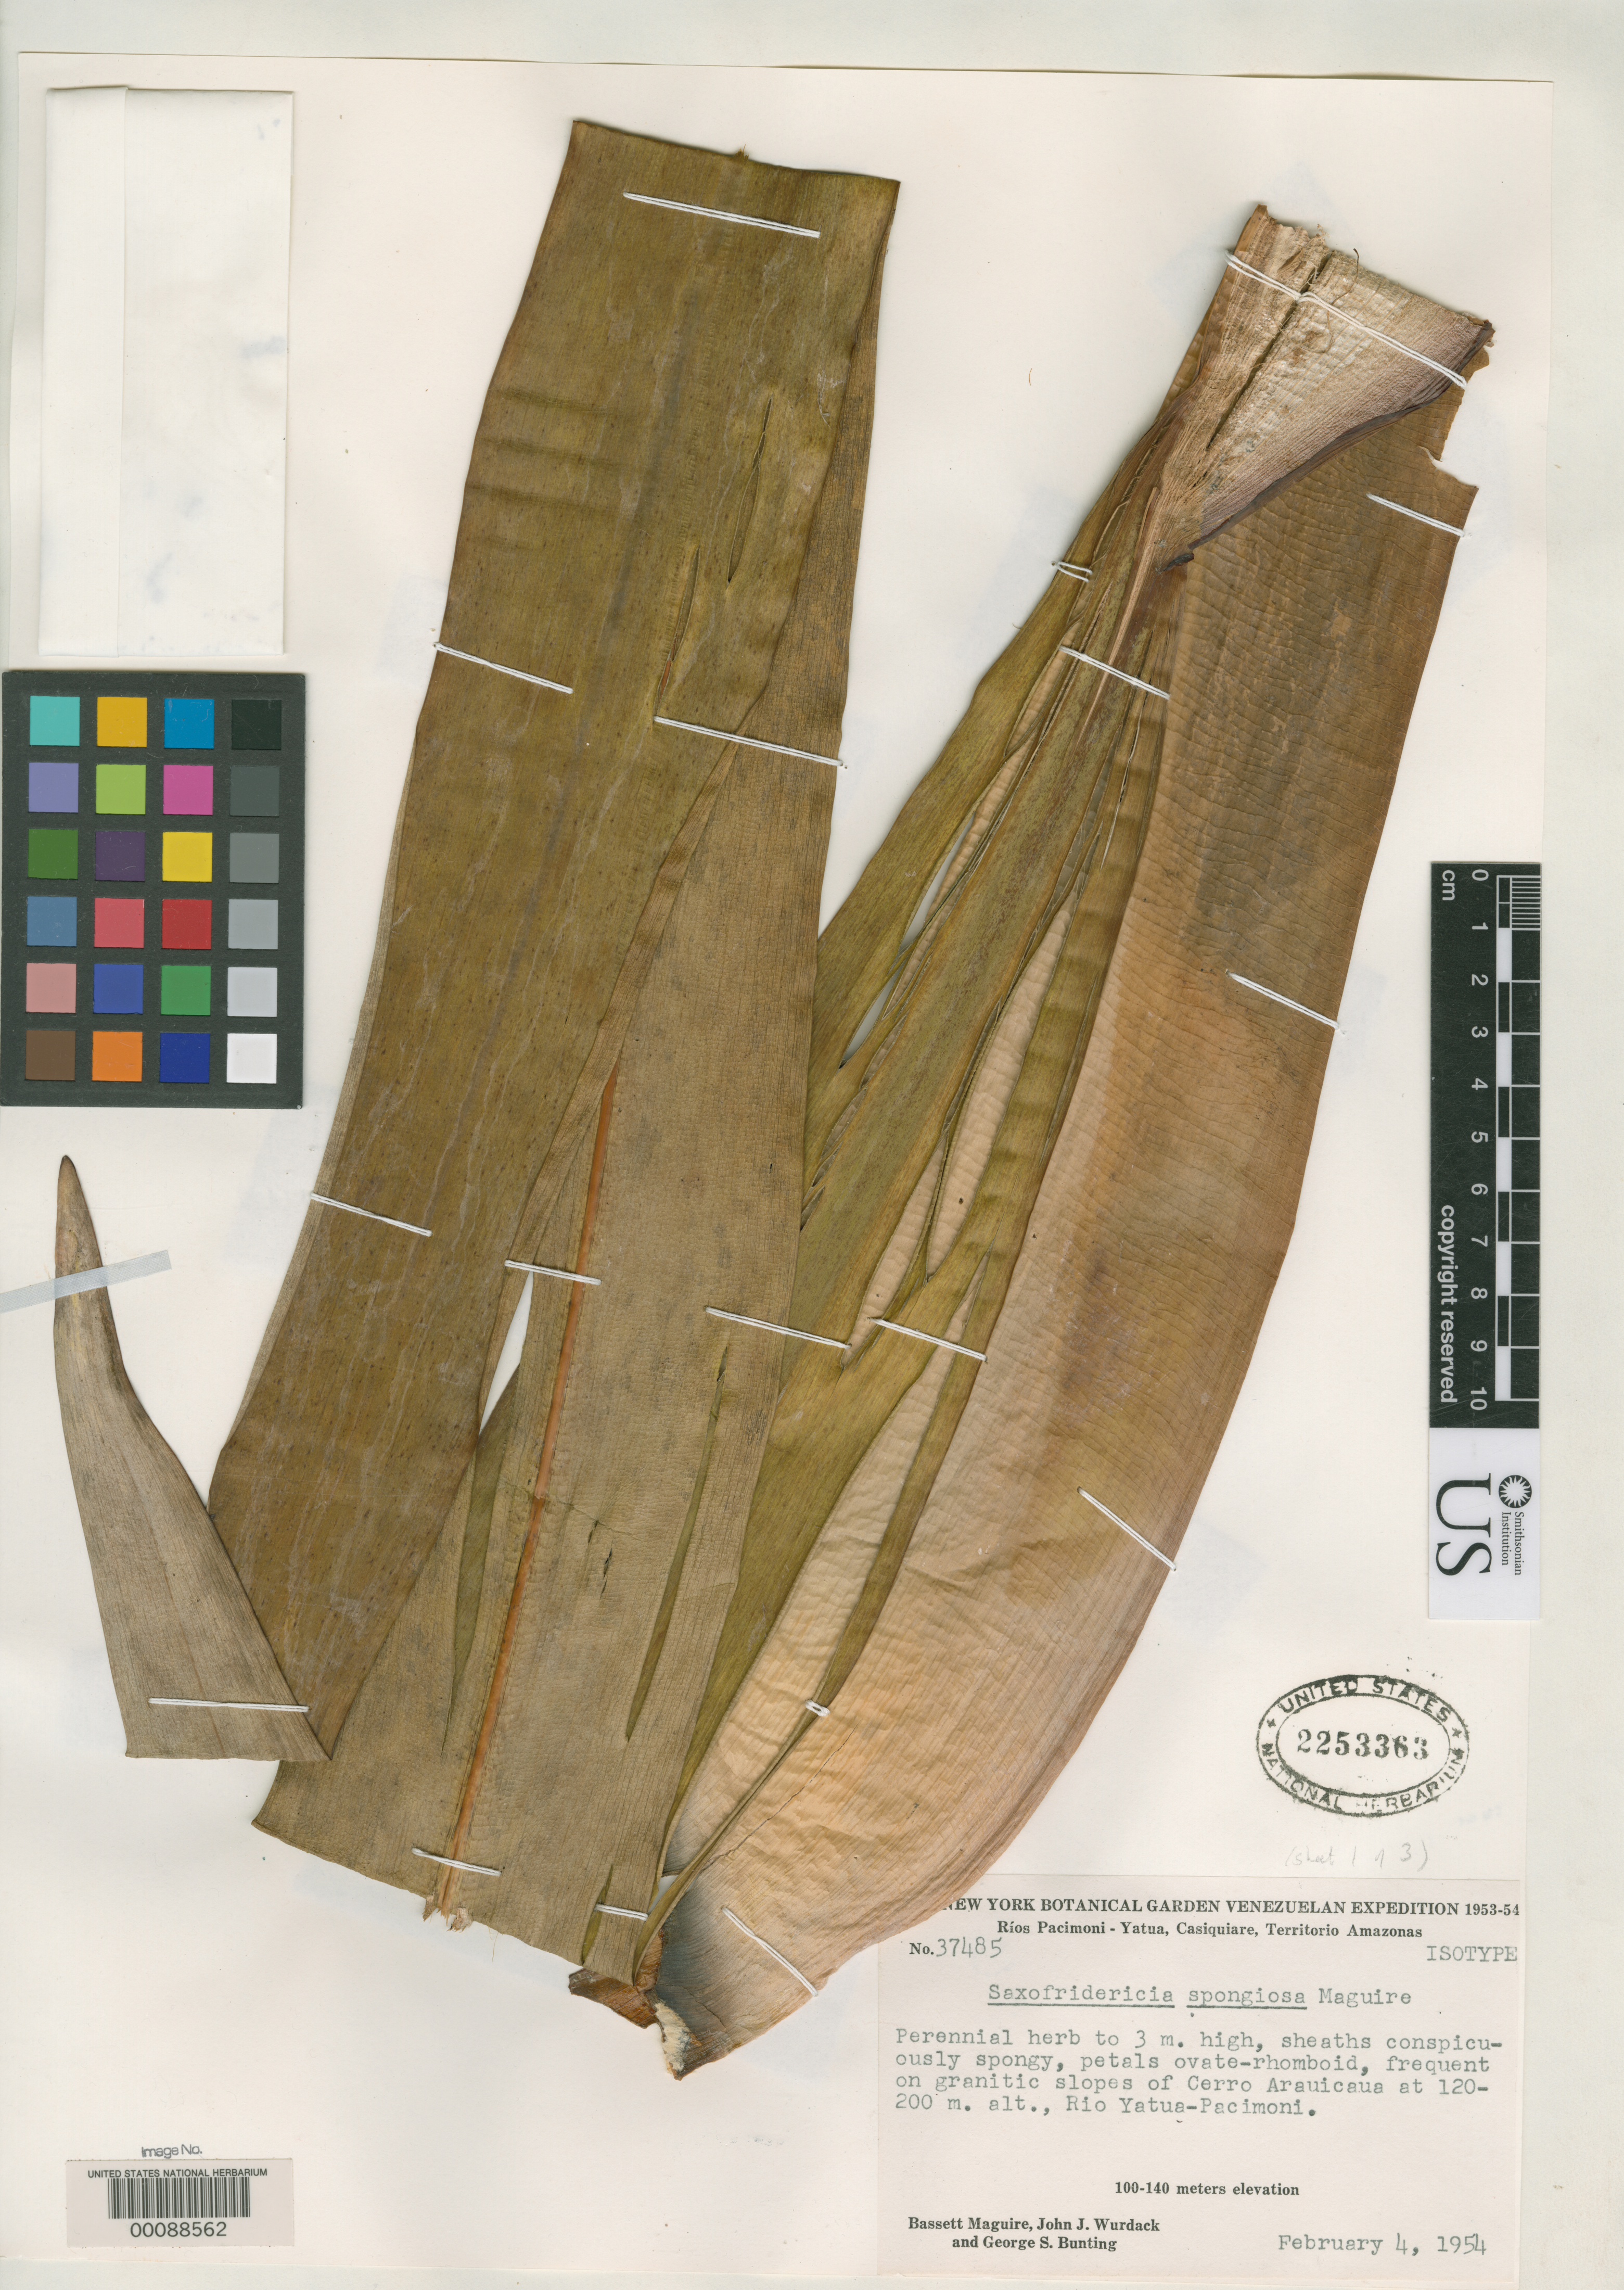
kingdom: Plantae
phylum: Tracheophyta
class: Liliopsida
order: Poales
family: Rapateaceae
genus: Saxofridericia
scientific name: Saxofridericia spongiosa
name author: Maguire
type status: Isotype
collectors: B. Maguire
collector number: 37485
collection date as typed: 04 Feb 1954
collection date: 1954-02-04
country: Venezuela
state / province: Amazonas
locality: Rio Yatua-Pacimoni.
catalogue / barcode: US 2253363